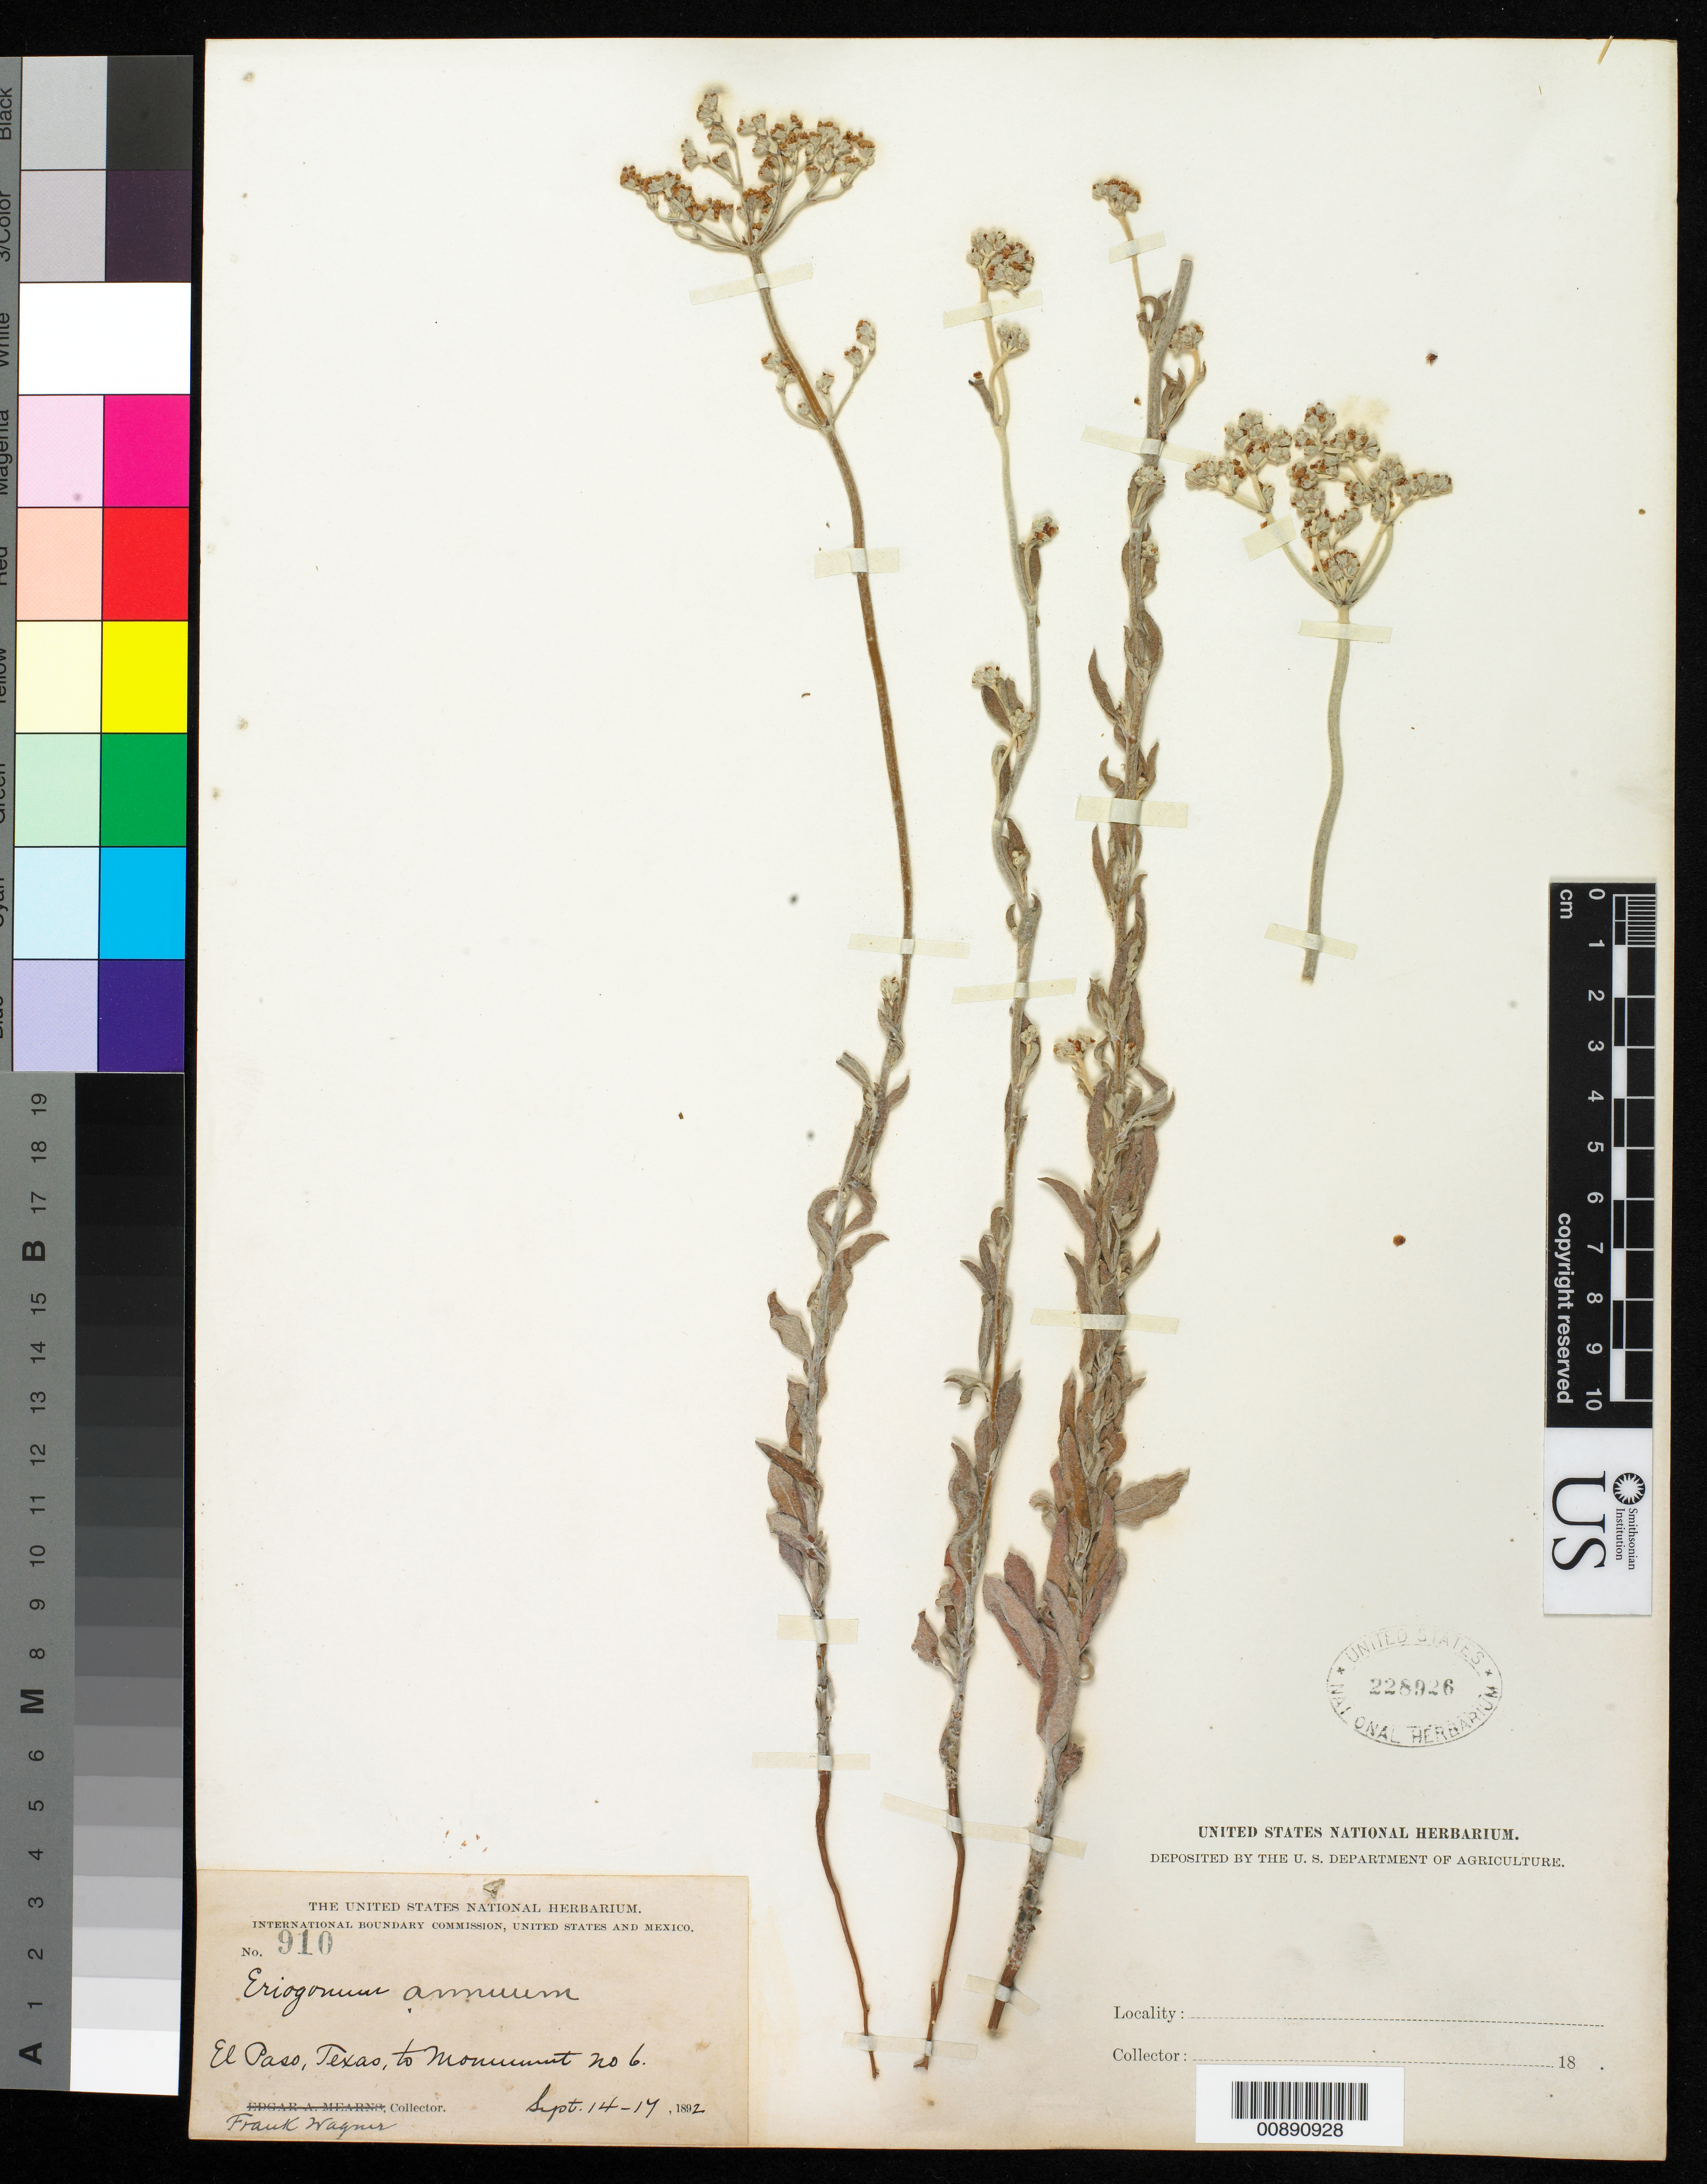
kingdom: Plantae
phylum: Tracheophyta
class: Magnoliopsida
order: Caryophyllales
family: Polygonaceae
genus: Eriogonum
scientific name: Eriogonum annuum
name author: Nutt.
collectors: F. Wagner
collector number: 910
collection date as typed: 14 Sep 1892 to 17 Sep 1892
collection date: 1892-09-14/1892-09-17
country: United States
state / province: Texas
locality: El Paso, Texas, to Monument no. 6.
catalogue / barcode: US 228926